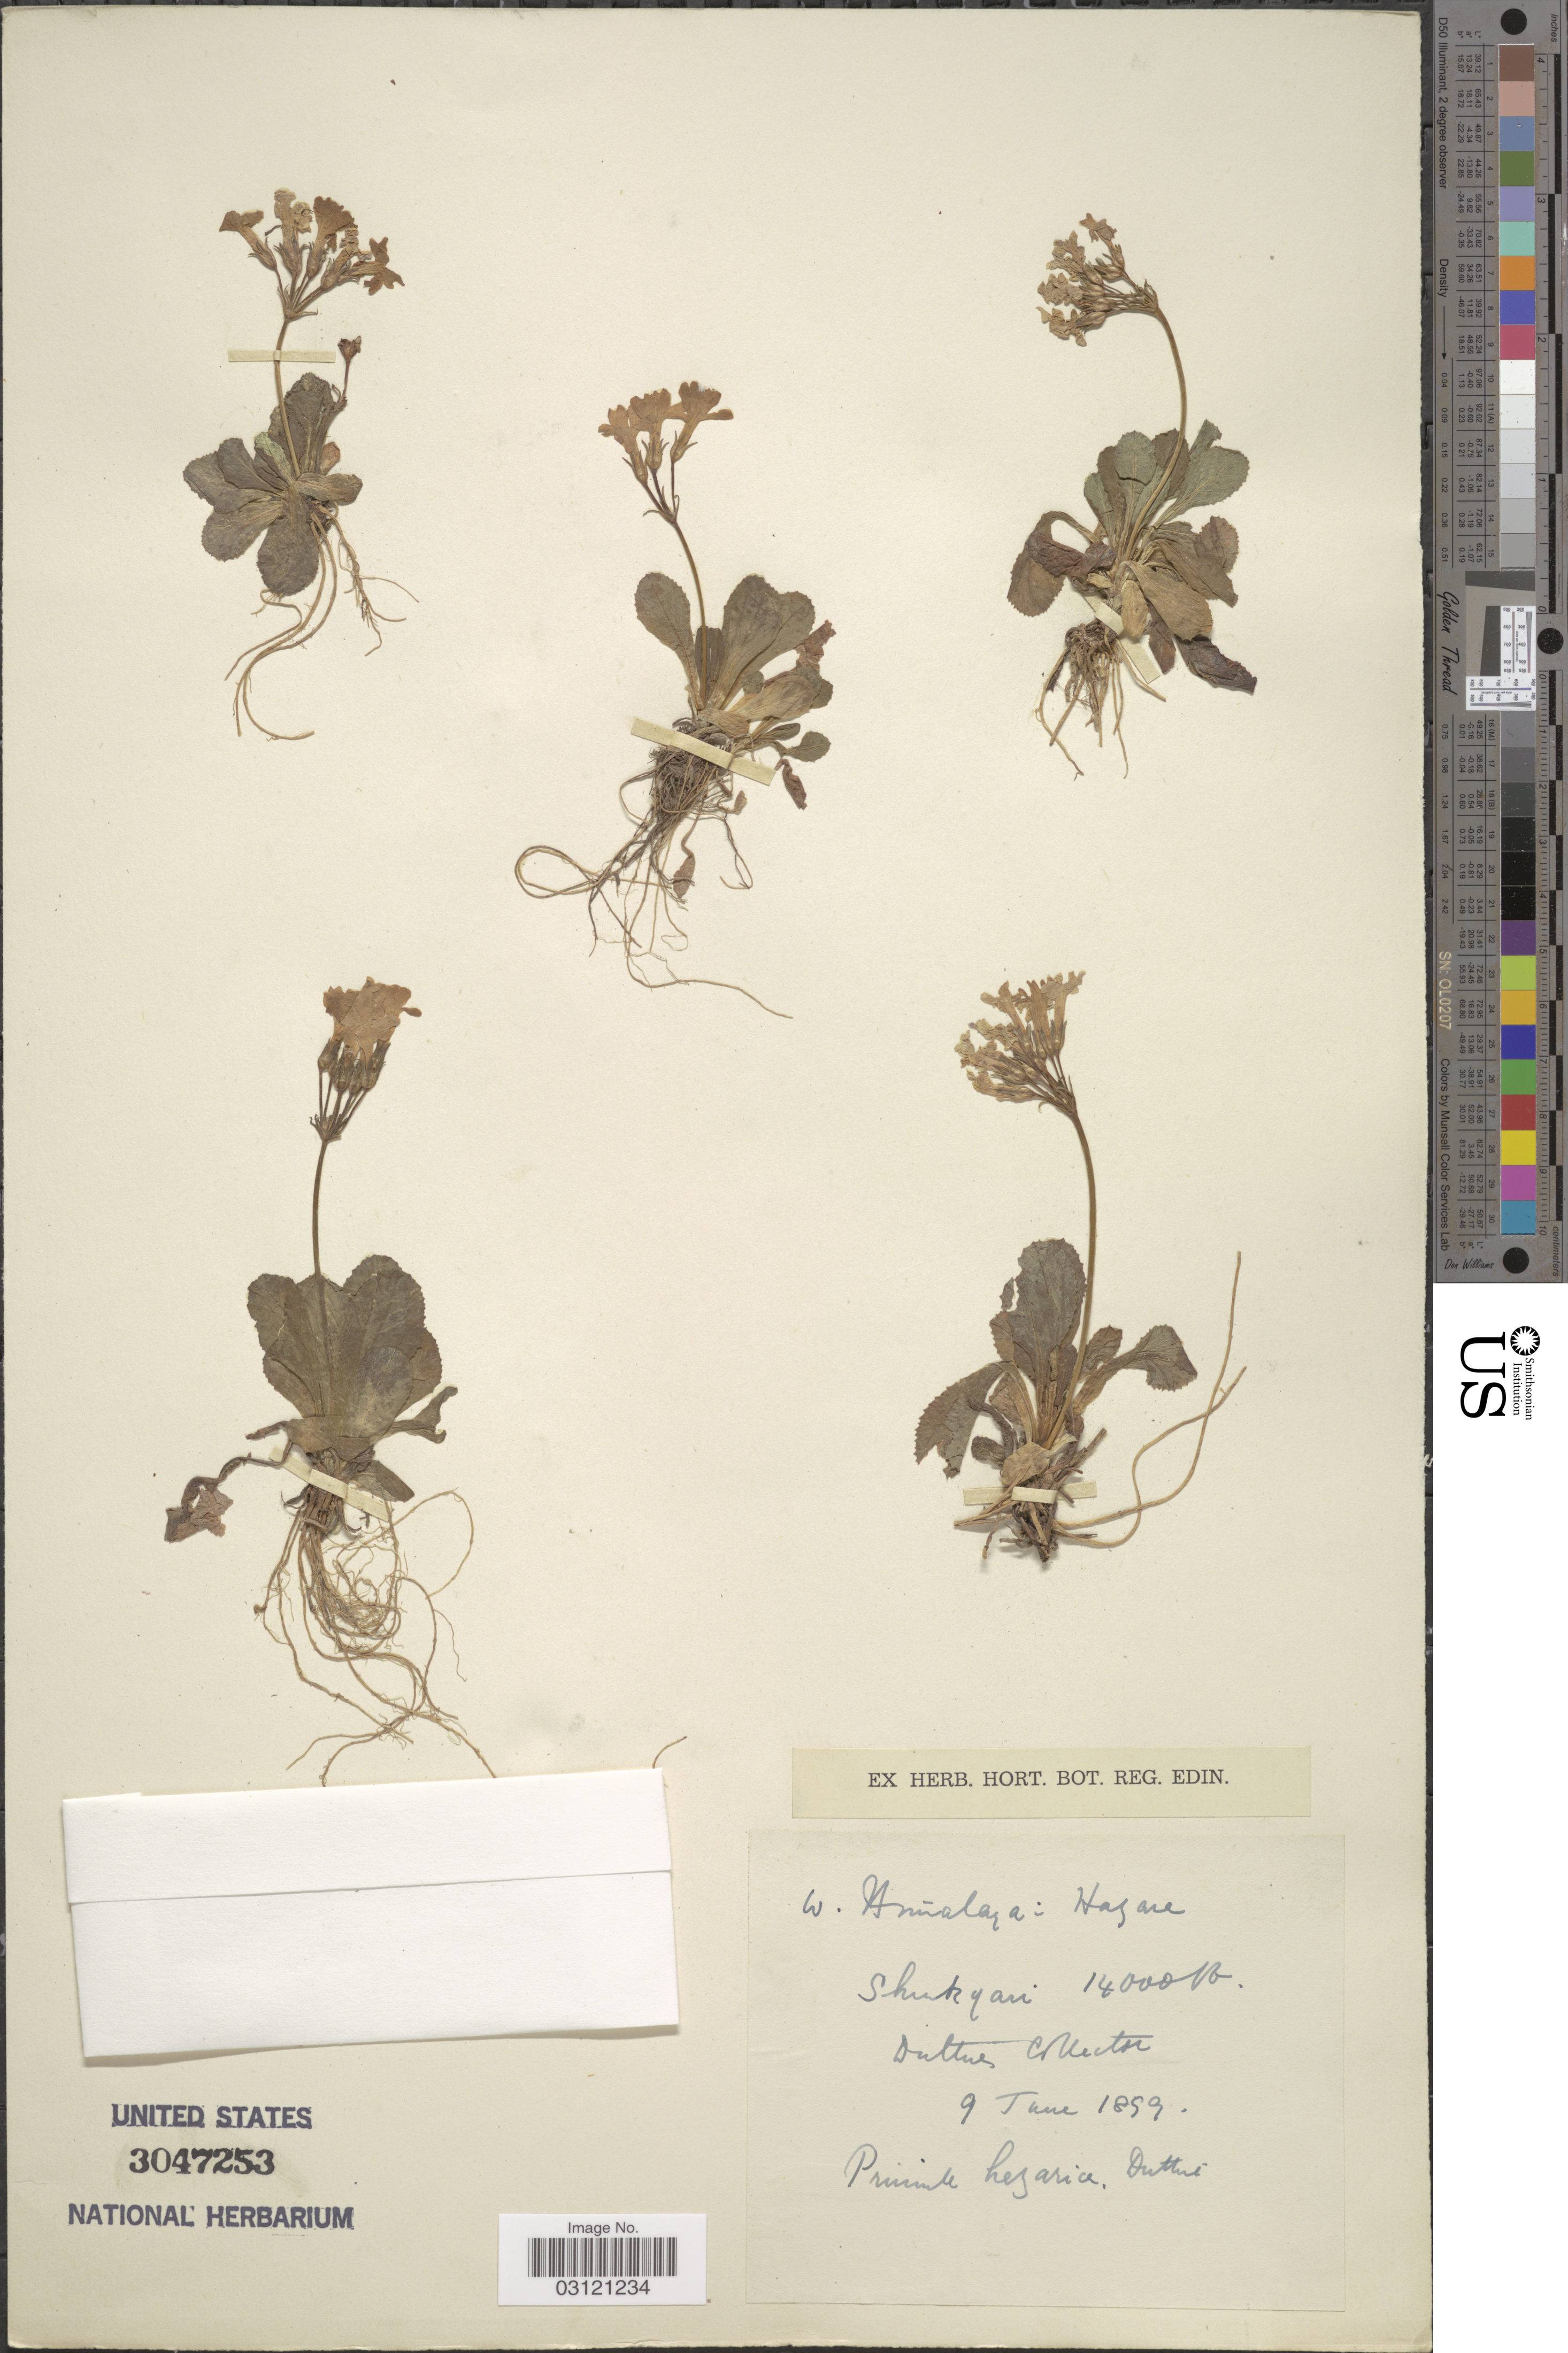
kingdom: Plantae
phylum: Tracheophyta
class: Magnoliopsida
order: Ericales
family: Primulaceae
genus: Primula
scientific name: Primula hazarica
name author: Duthie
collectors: Duthie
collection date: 1899-06-09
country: Pakistan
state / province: Khyber Pakhtunkhwa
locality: W. Himalaya: Hazara, Shukyari.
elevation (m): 4267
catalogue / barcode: US 3047253